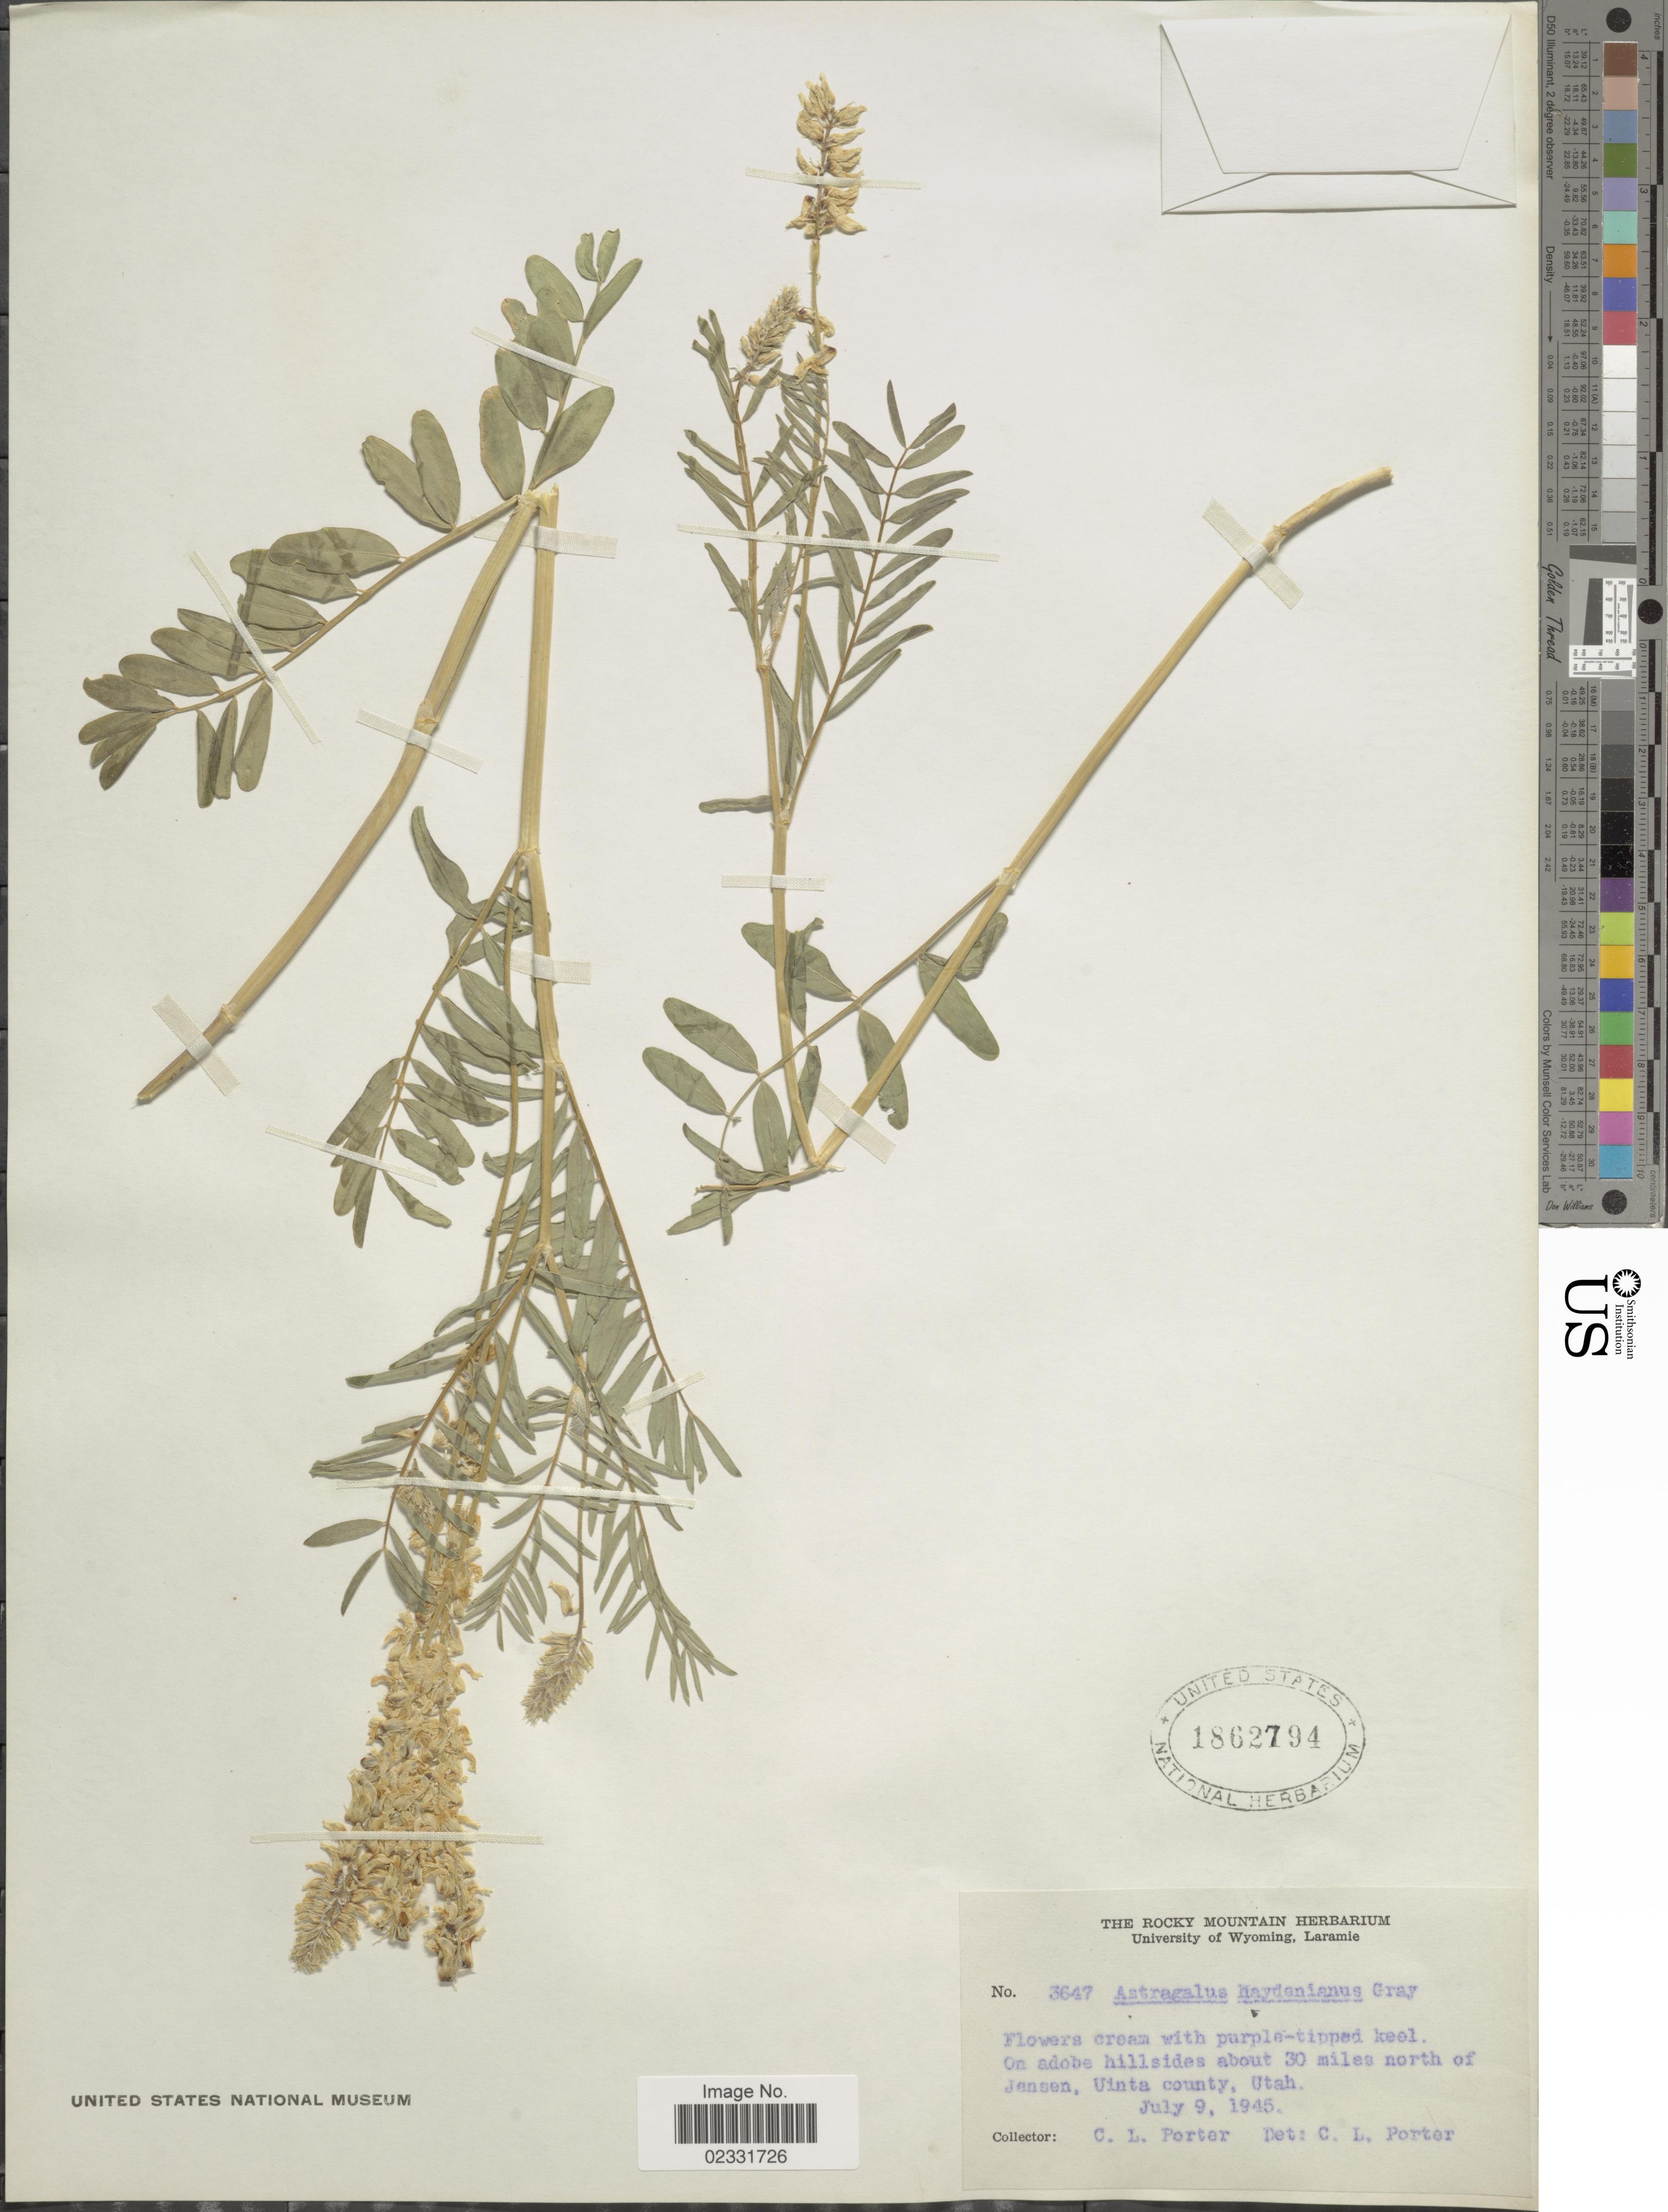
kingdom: Plantae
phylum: Tracheophyta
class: Magnoliopsida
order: Fabales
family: Fabaceae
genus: Astragalus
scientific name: Astragalus haydenianus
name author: A. Gray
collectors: C. L. Porter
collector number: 3647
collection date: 1945-07-09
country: United States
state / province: Utah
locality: On adobe hillsides about 30 miles north of Jansen, Uinta County.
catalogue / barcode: US 1862794